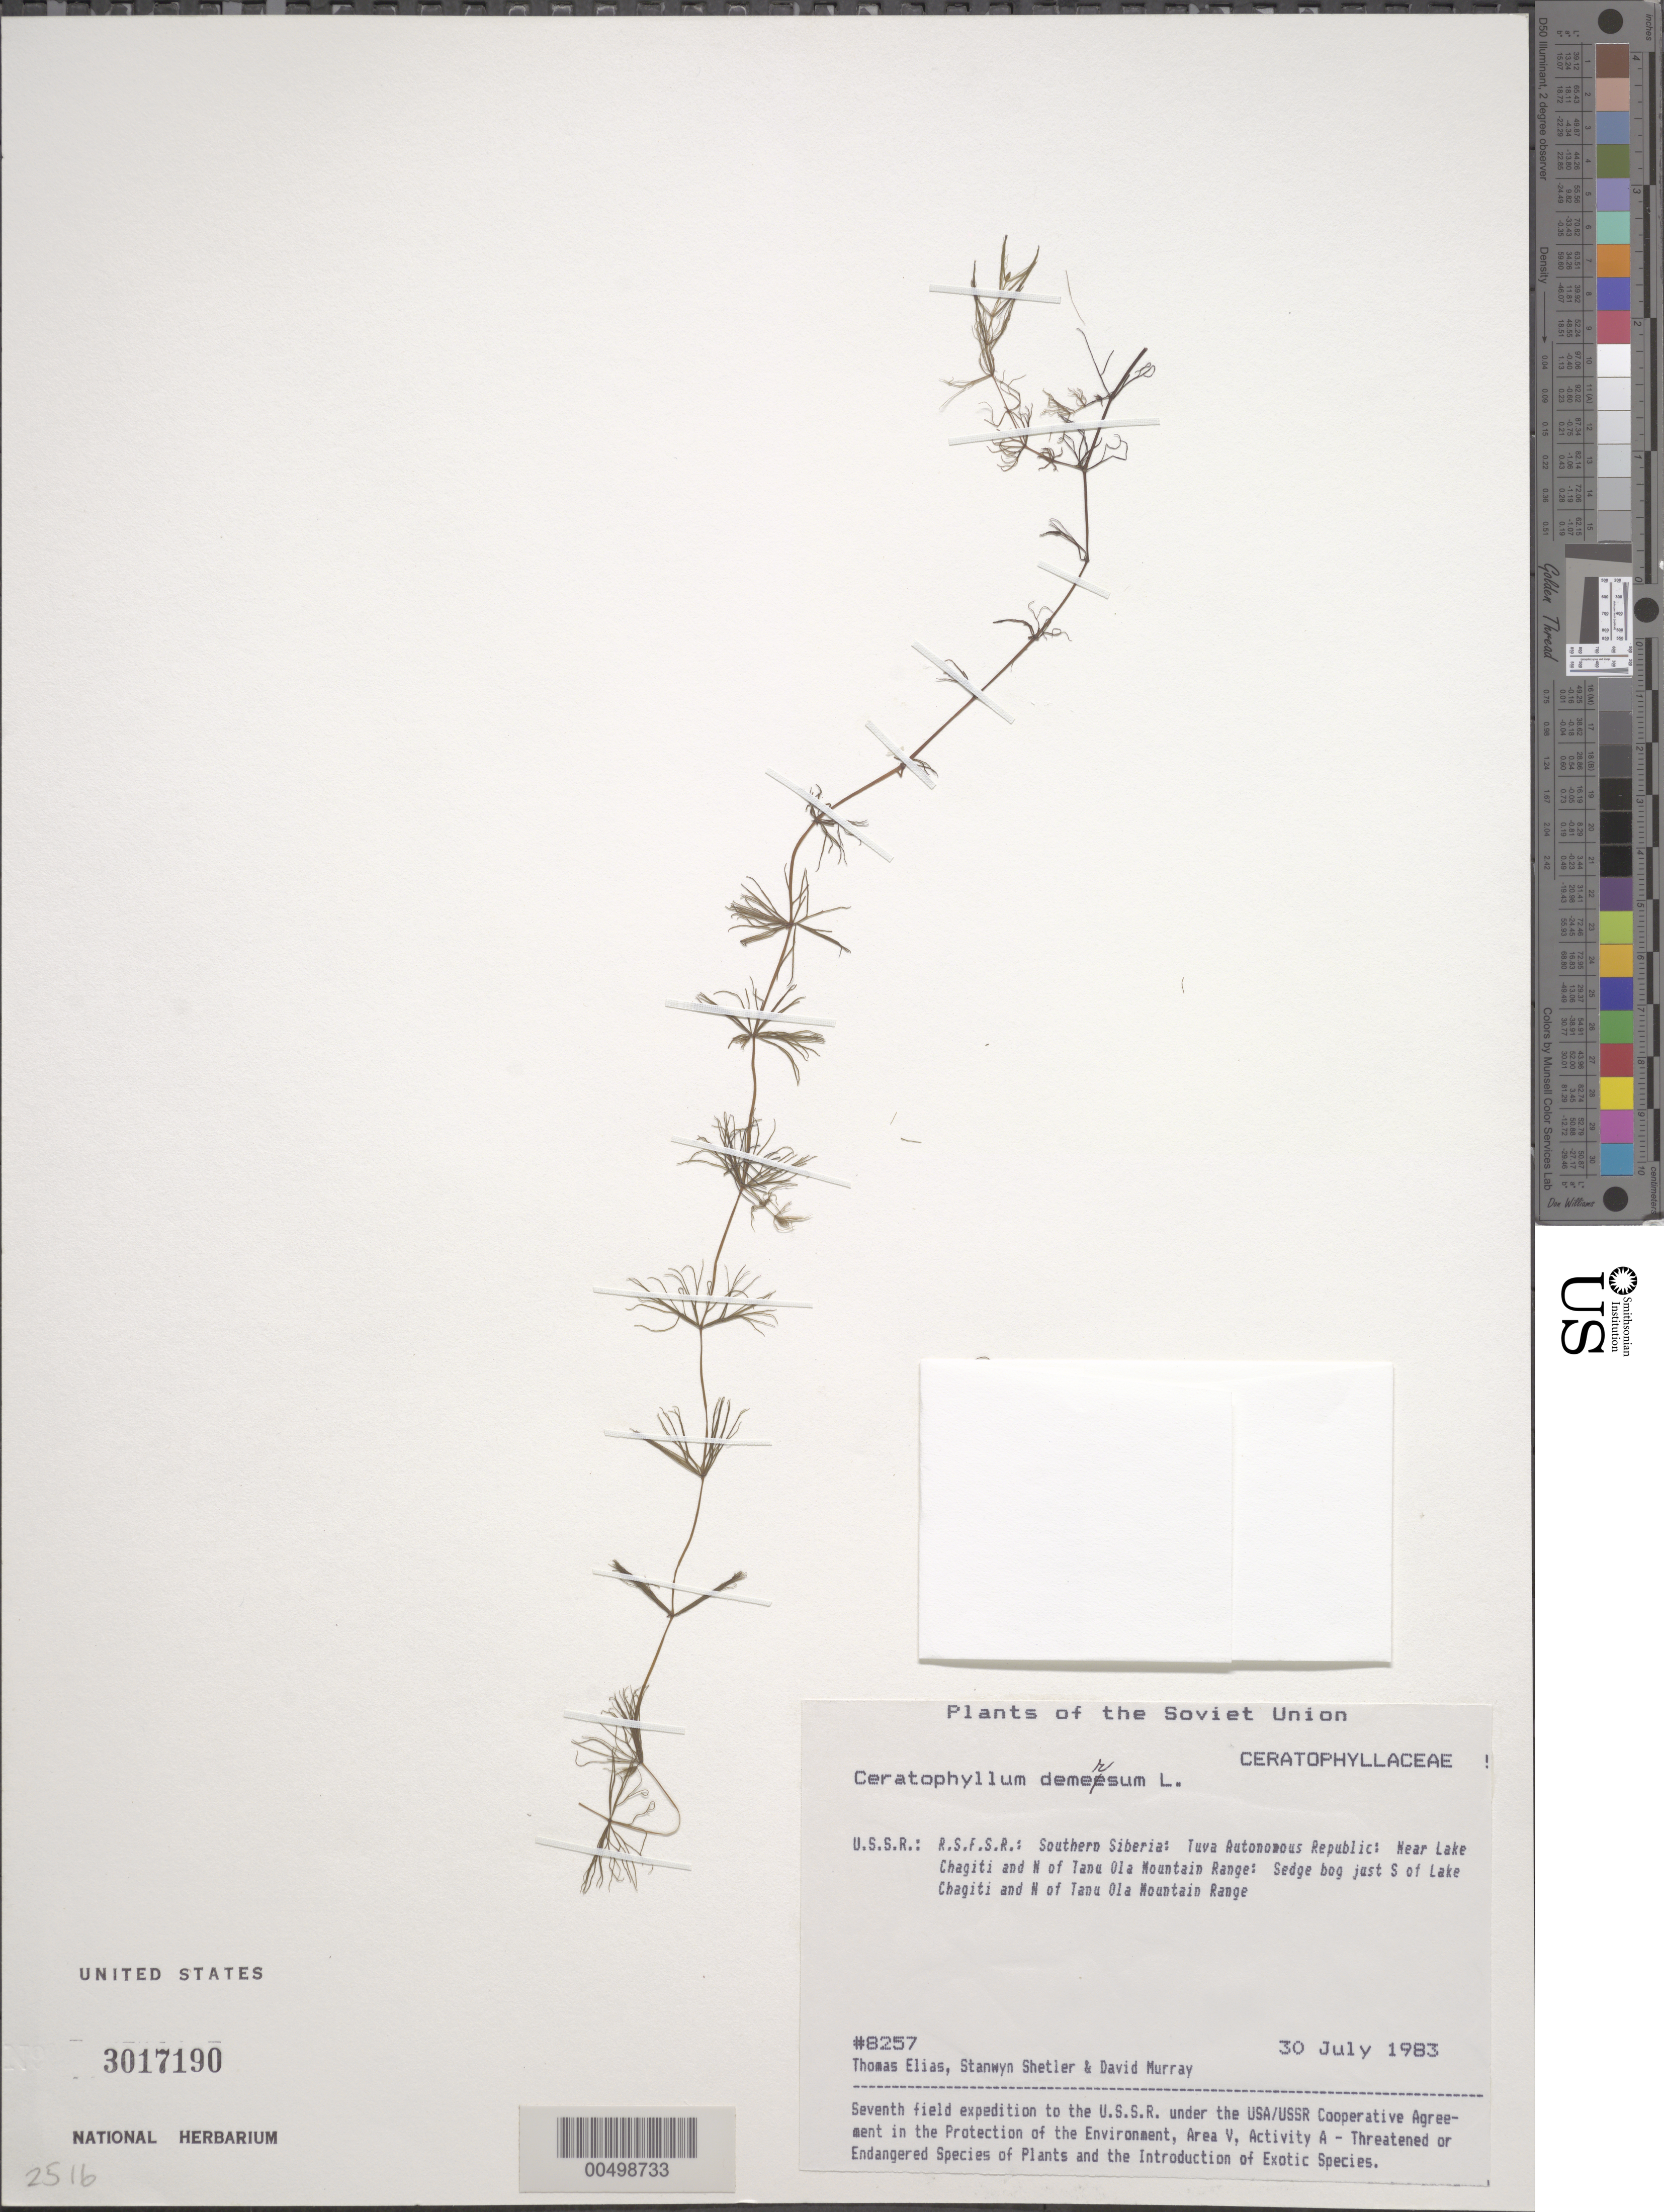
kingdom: Plantae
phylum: Tracheophyta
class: Magnoliopsida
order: Ceratophyllales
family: Ceratophyllaceae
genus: Ceratophyllum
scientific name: Ceratophyllum demersum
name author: L.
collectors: T. Elias, S. Shetler & D. F. Murray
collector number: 8257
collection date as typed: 30 Jul 1983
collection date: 1983-07-30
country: Russian Federation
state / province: Tuva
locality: just S of Lake Chagitai and N of Tannu-Ola Mountain Range,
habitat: sedge bog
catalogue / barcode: US 3017190